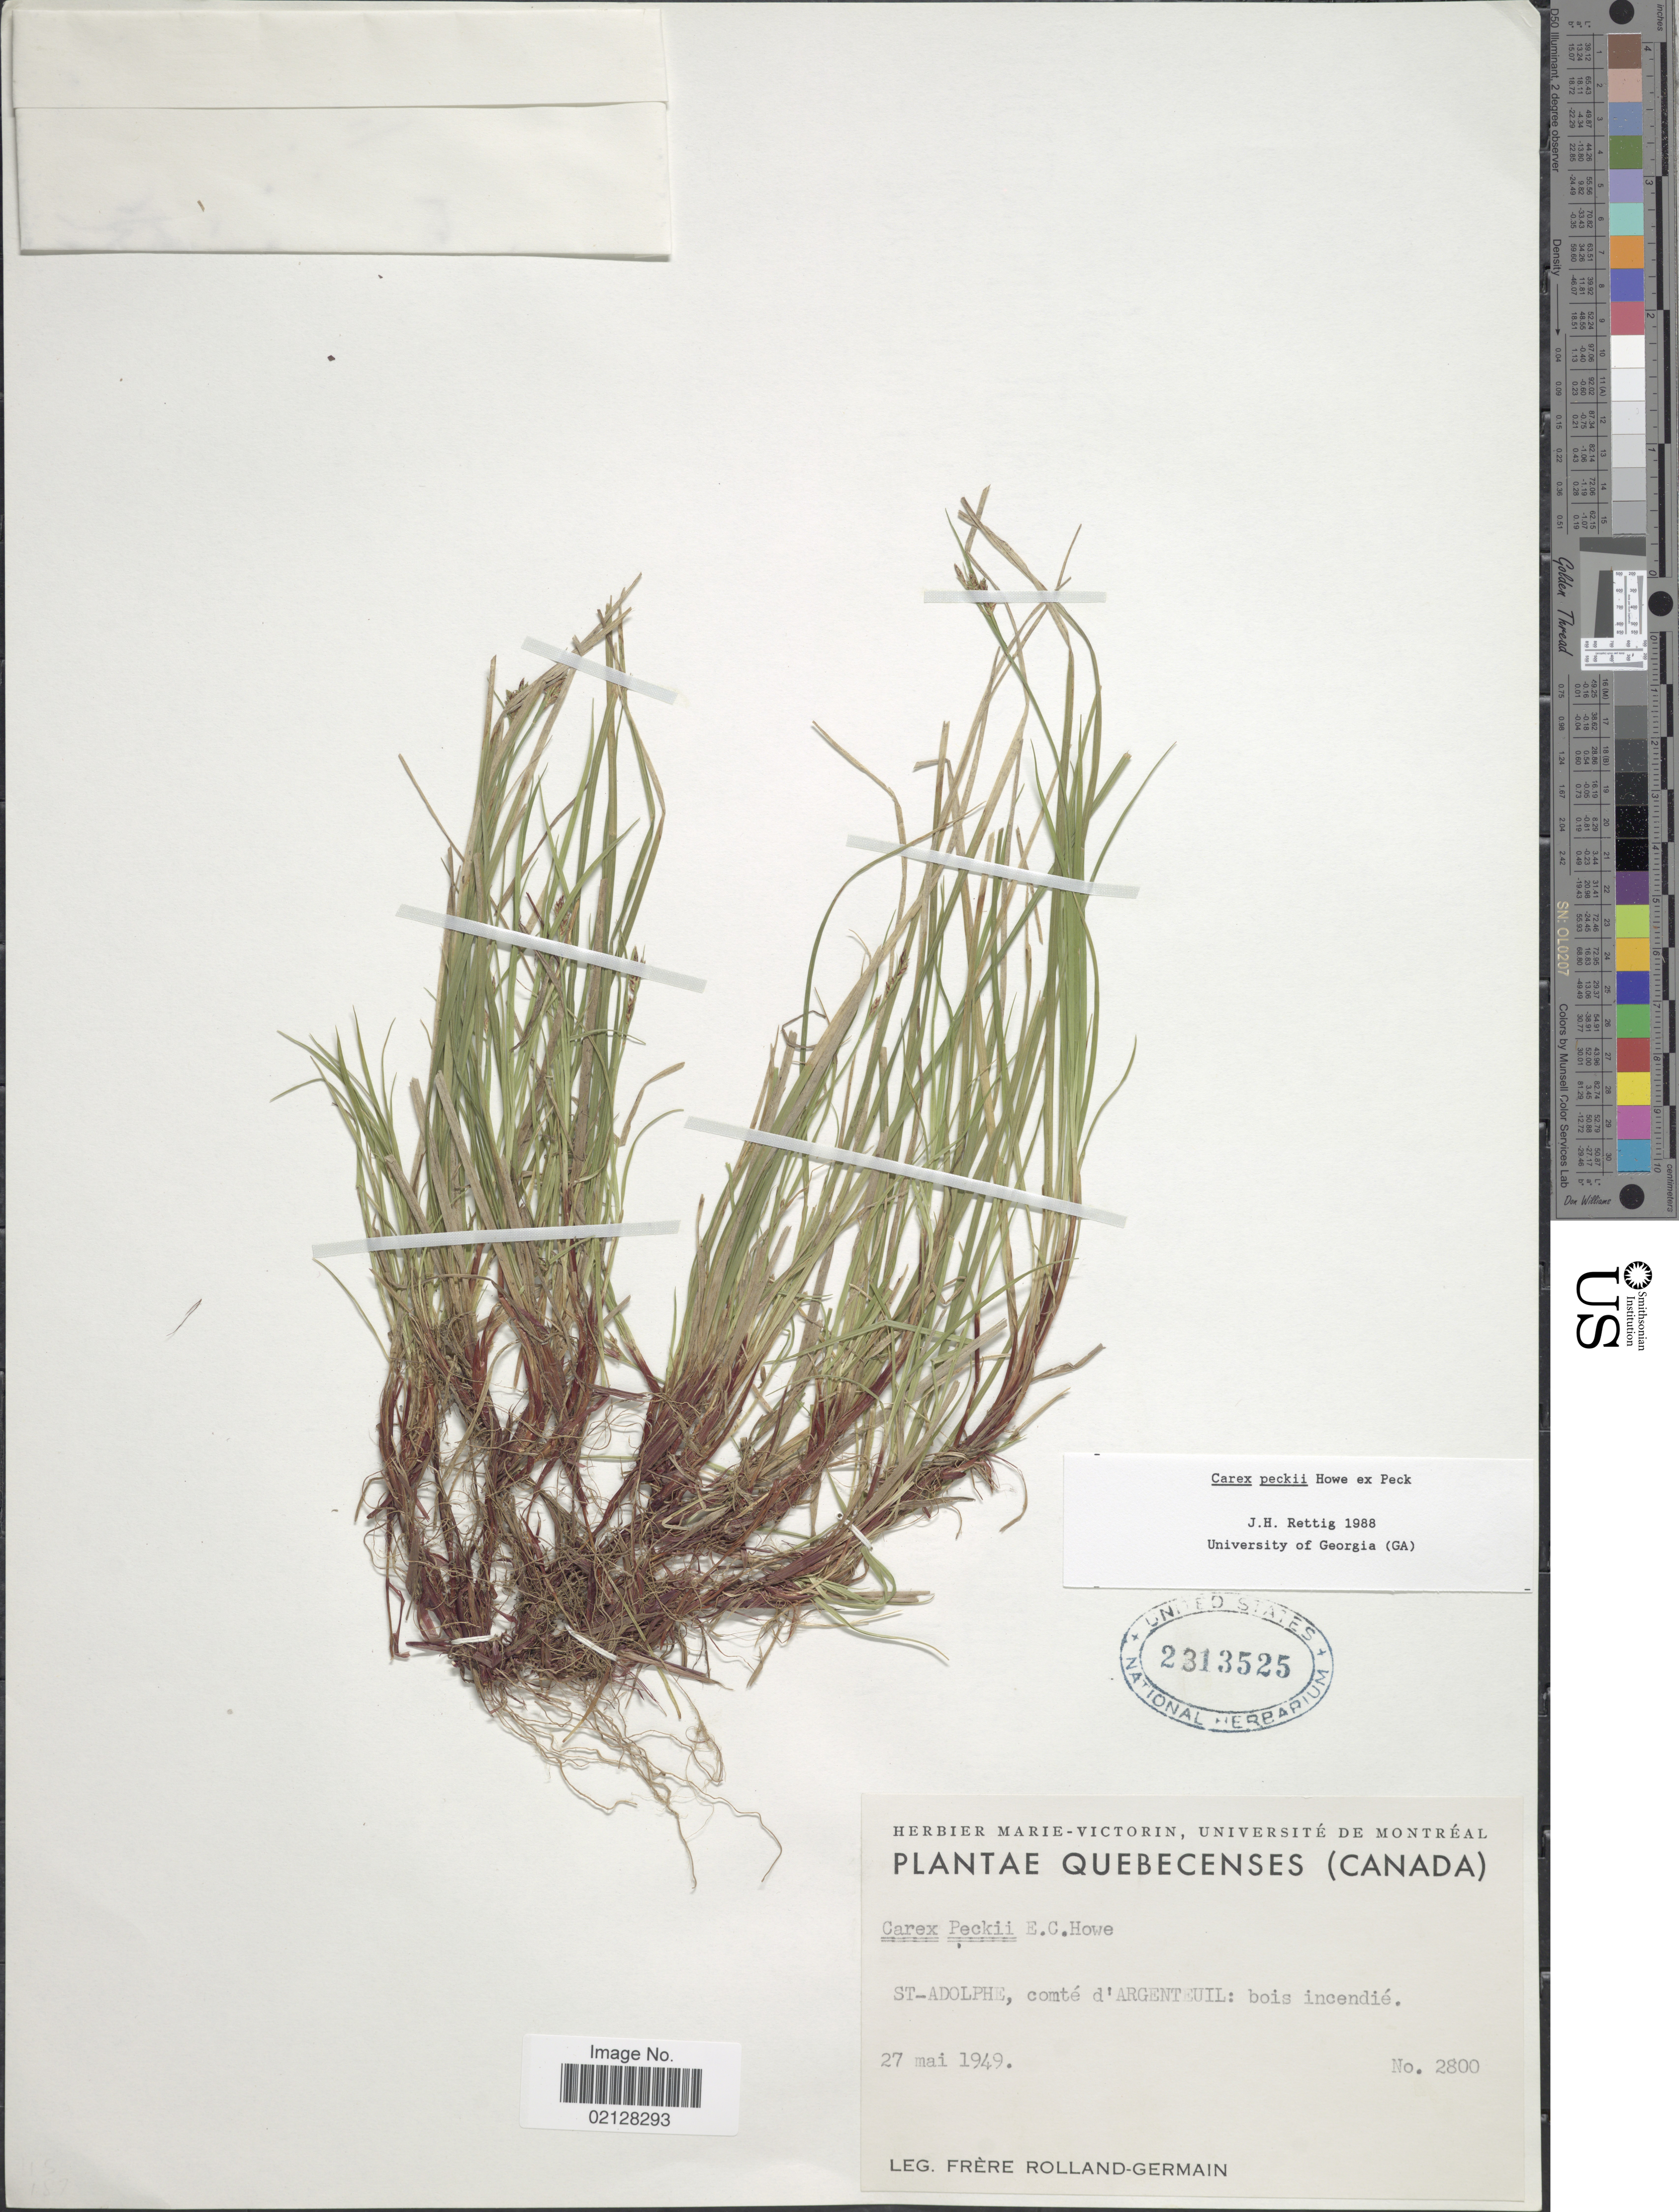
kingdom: Plantae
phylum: Tracheophyta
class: Liliopsida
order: Poales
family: Cyperaceae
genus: Carex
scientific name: Carex peckii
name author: Howe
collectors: Rolland-Germain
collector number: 2800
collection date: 1949-05-27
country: Canada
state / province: Quebec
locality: St-Adolphe, comte d' Argenteuil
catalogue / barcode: US 2313525